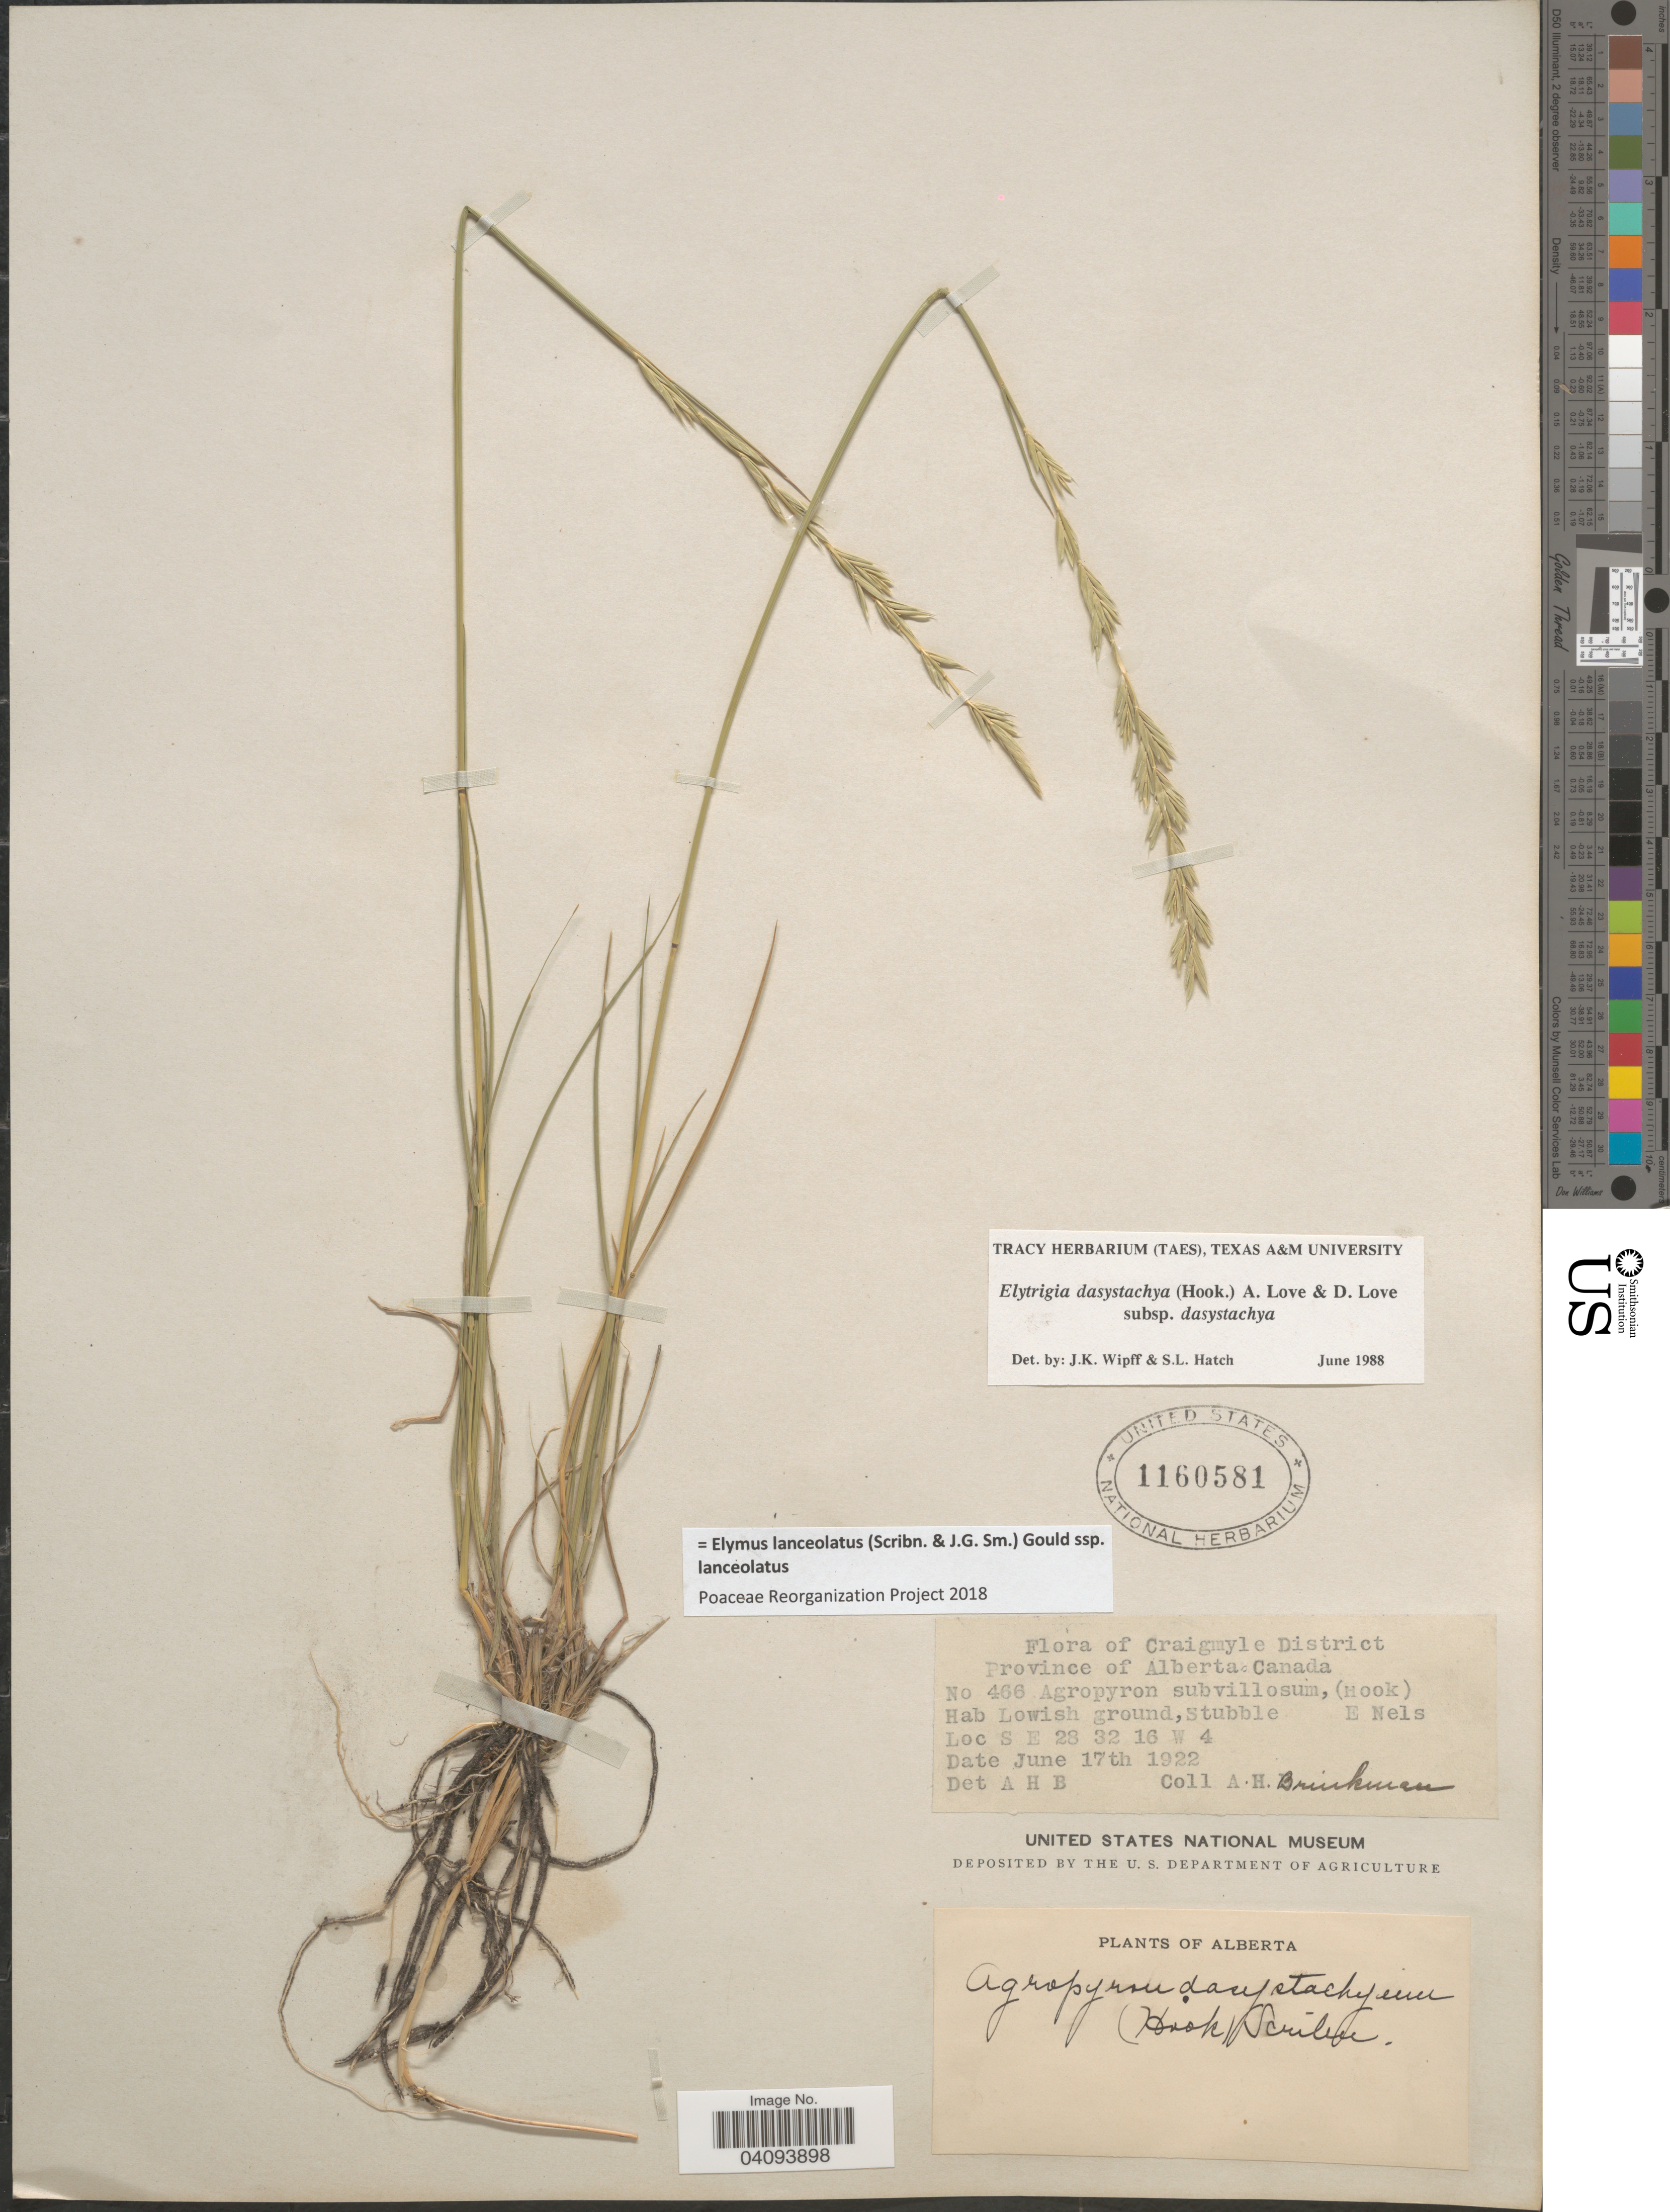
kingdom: Plantae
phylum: Tracheophyta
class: Liliopsida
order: Poales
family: Poaceae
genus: Elymus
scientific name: Elymus lanceolatus subsp. lanceolatus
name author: (Scribn. & J.G. Sm.) Gould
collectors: A. Brinkman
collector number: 466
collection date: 1922-06-17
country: Canada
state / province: Alberta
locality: Craigmyle District. S E 28 32 16 W 4.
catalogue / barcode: US 1160581